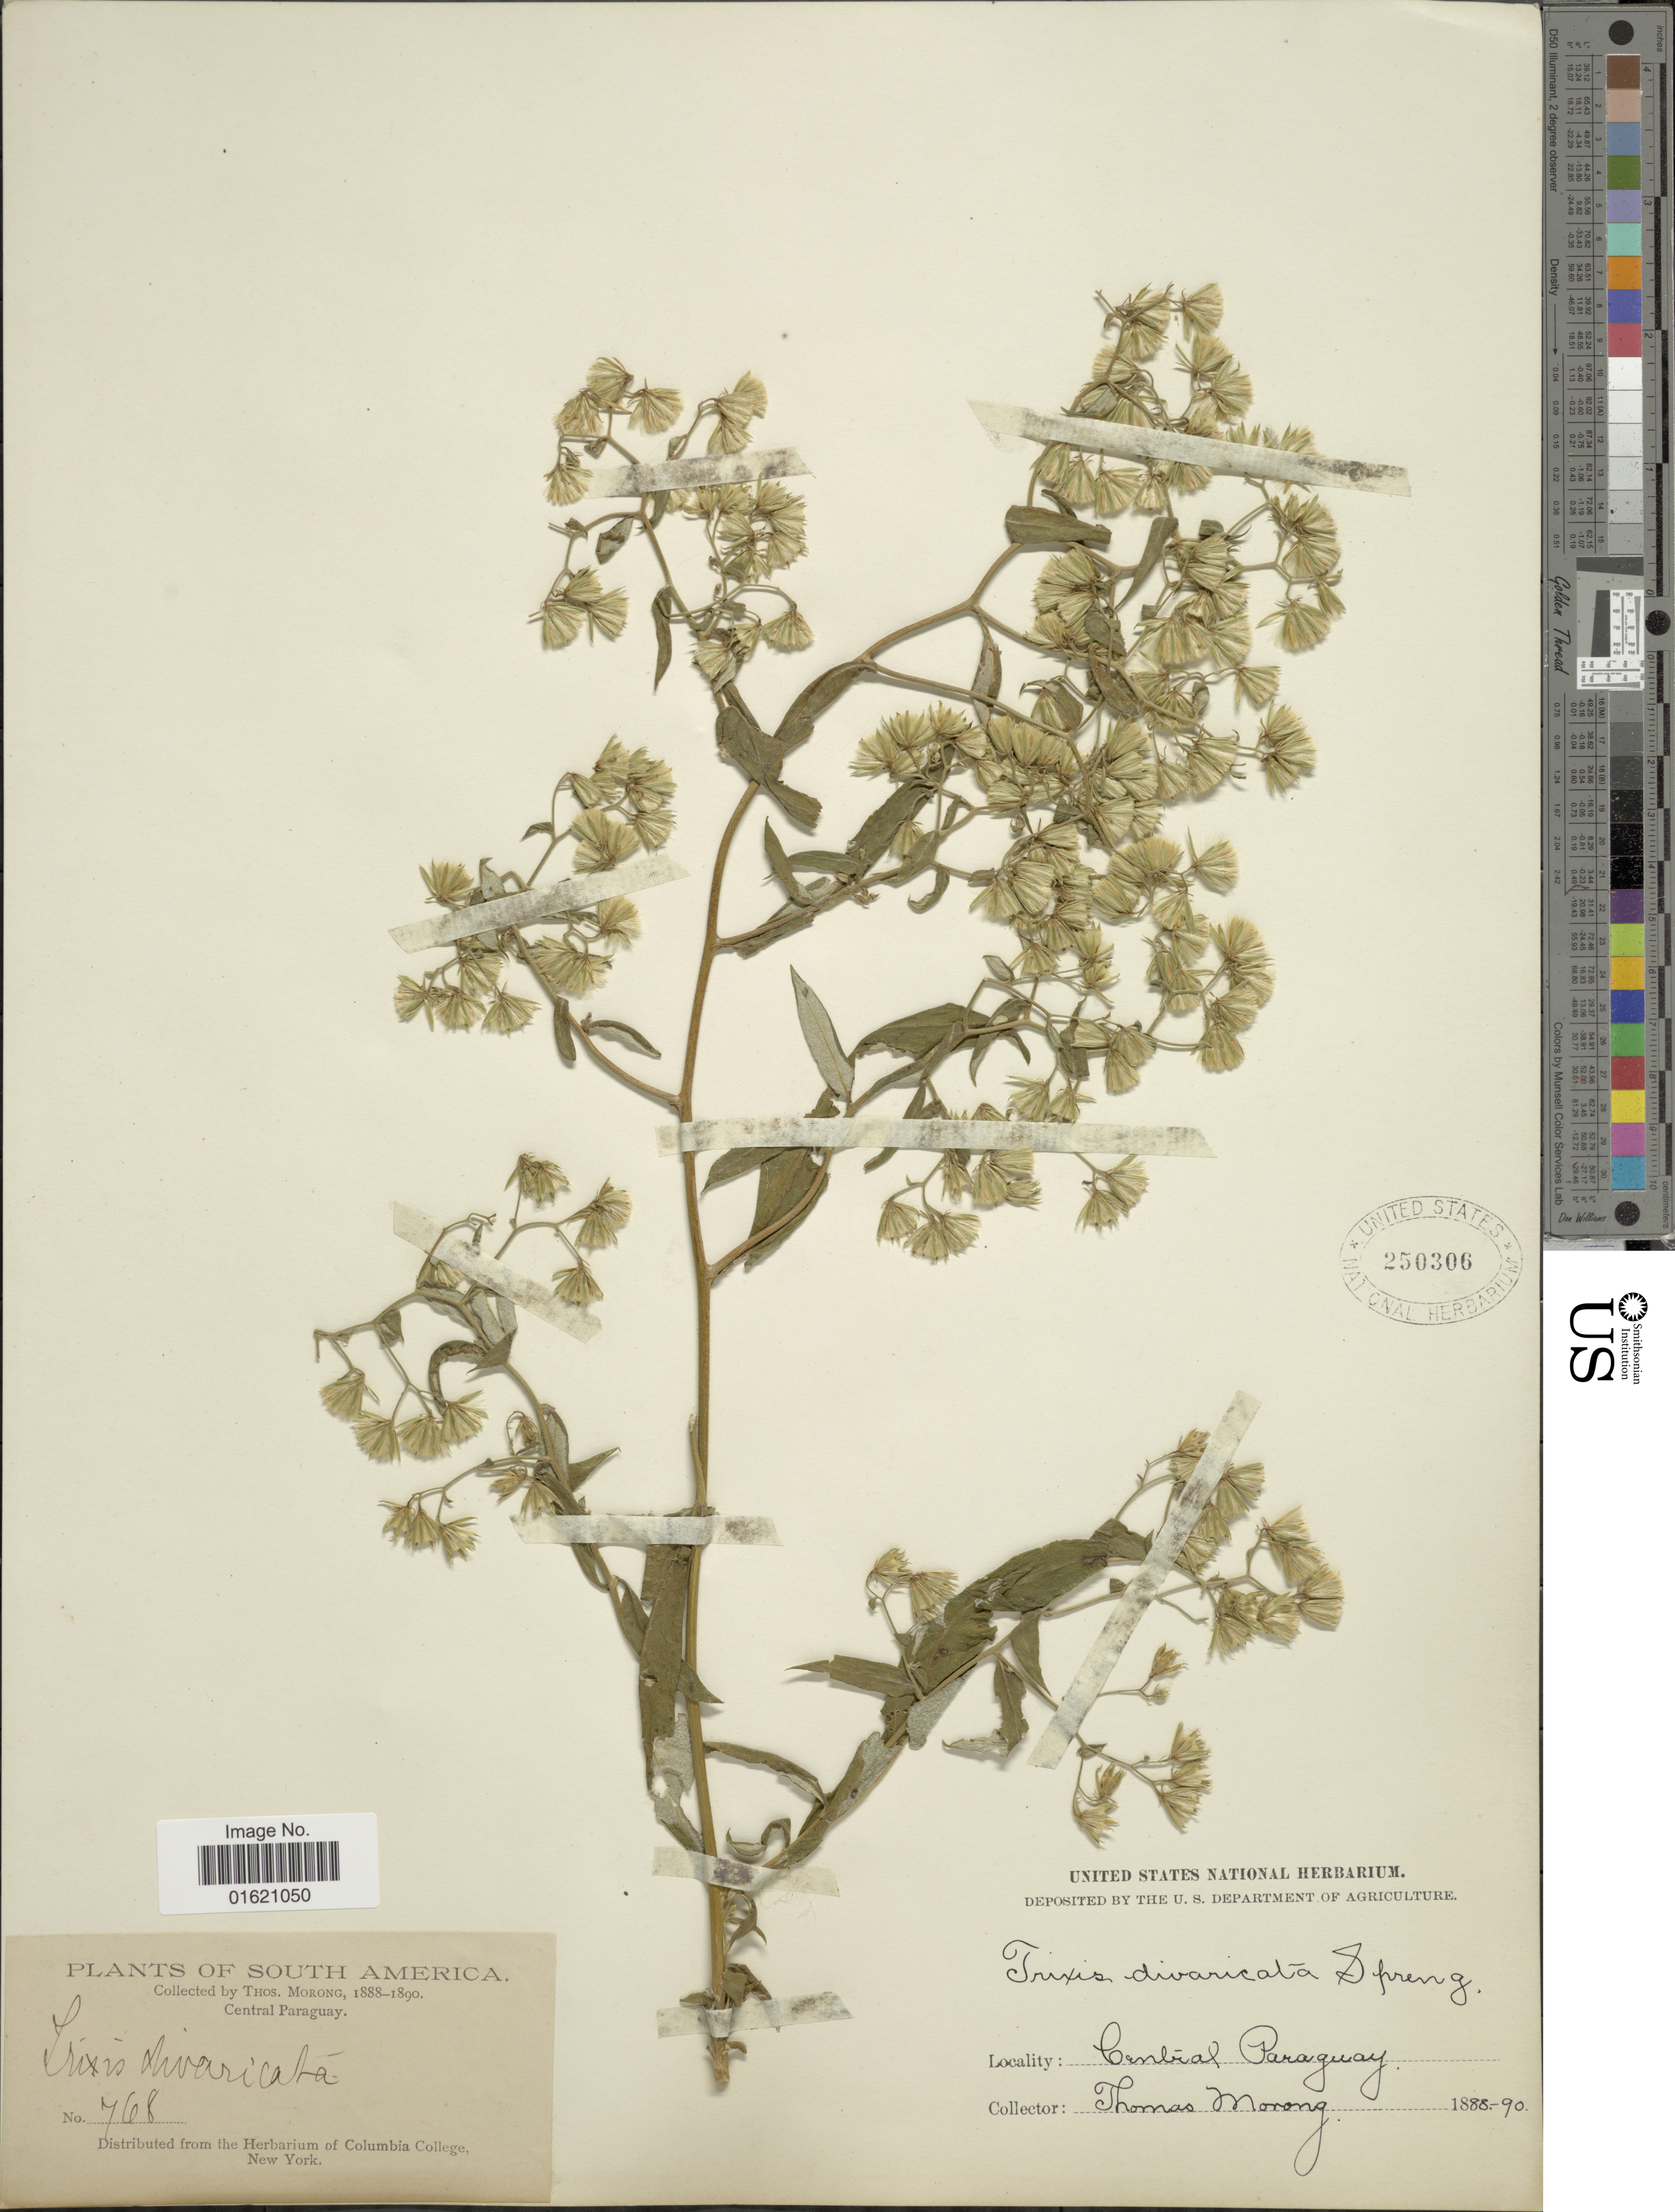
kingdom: Plantae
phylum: Tracheophyta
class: Magnoliopsida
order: Asterales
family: Asteraceae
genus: Trixis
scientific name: Trixis antimenorrhoea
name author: (Schrank) Mart. ex Kuntze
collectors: ex herb. T. Morong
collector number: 768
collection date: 1888/1890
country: Paraguay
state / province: Central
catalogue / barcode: US 250306